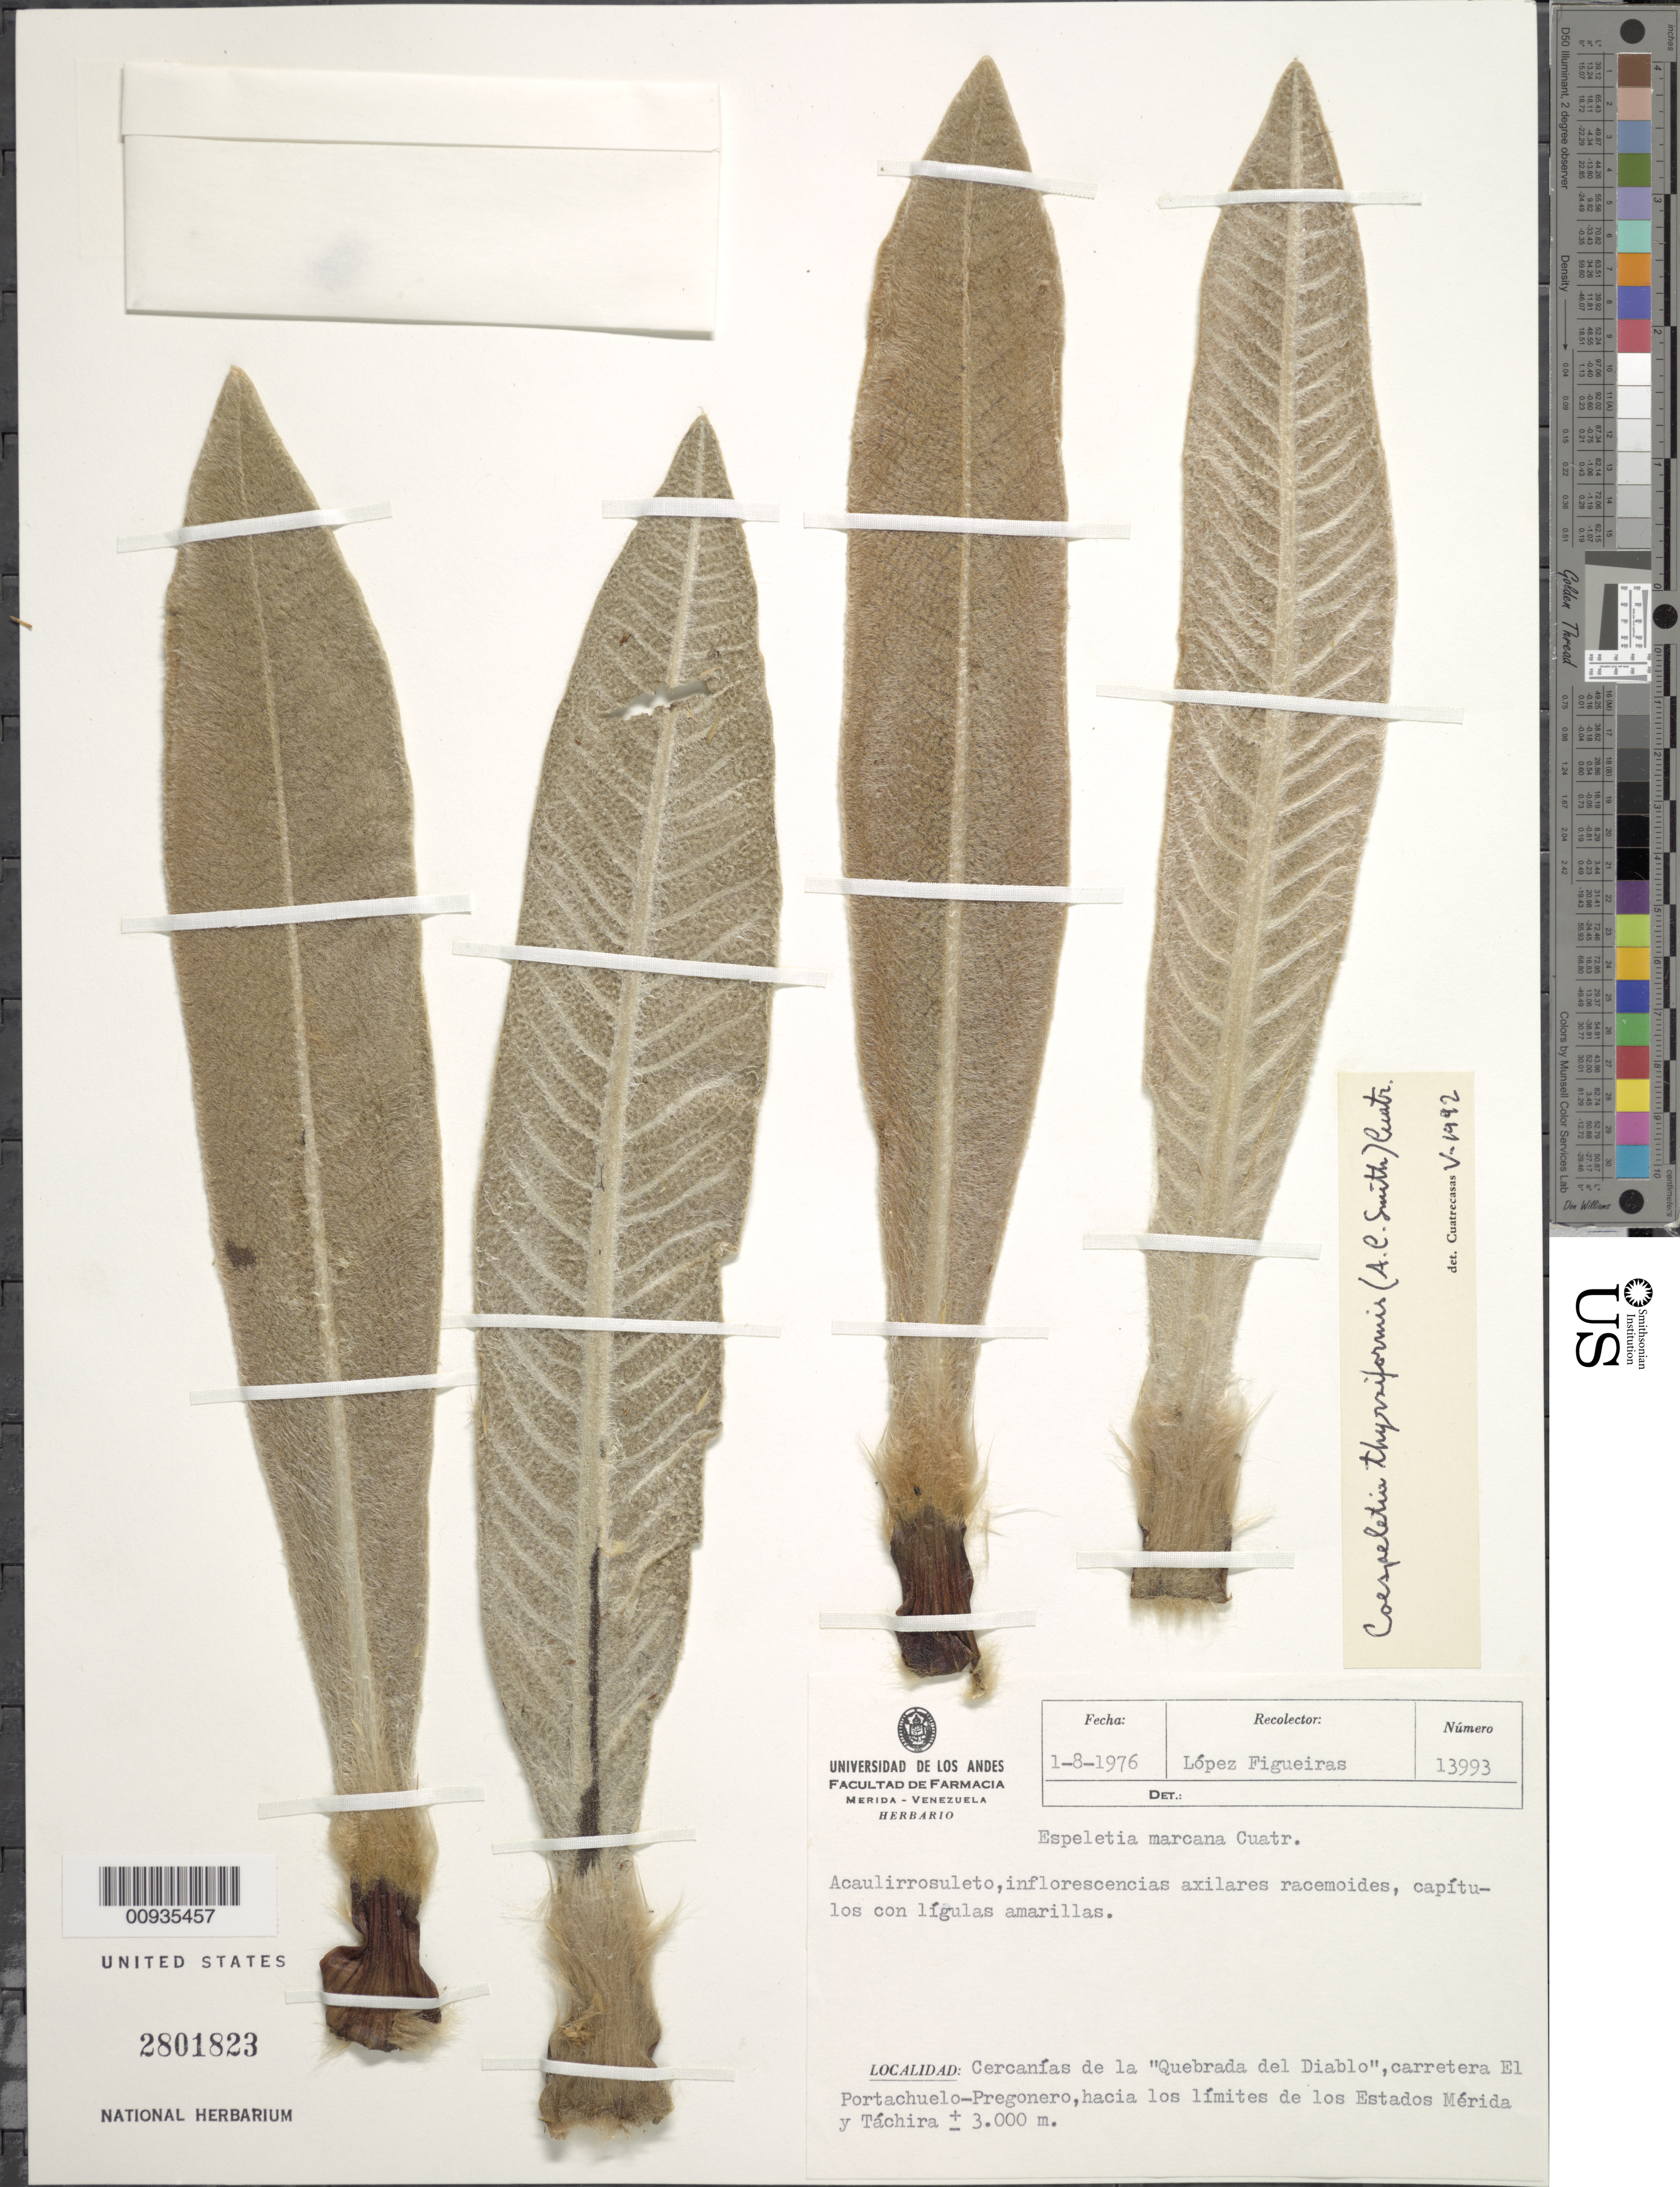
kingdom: Plantae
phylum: Tracheophyta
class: Magnoliopsida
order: Asterales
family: Asteraceae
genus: Coespeletia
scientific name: Coespeletia thyrsiformis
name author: (A.C. Sm.) Cuatrec.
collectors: M. López Figueiras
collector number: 13993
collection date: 1976-08-01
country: Venezuela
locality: Cercanias de la "Quebrada del Diablo", carretera El Portachuelo-Pregonero, hacia los limites de los Estados Merida y Tachira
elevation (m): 3000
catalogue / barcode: US 2801823